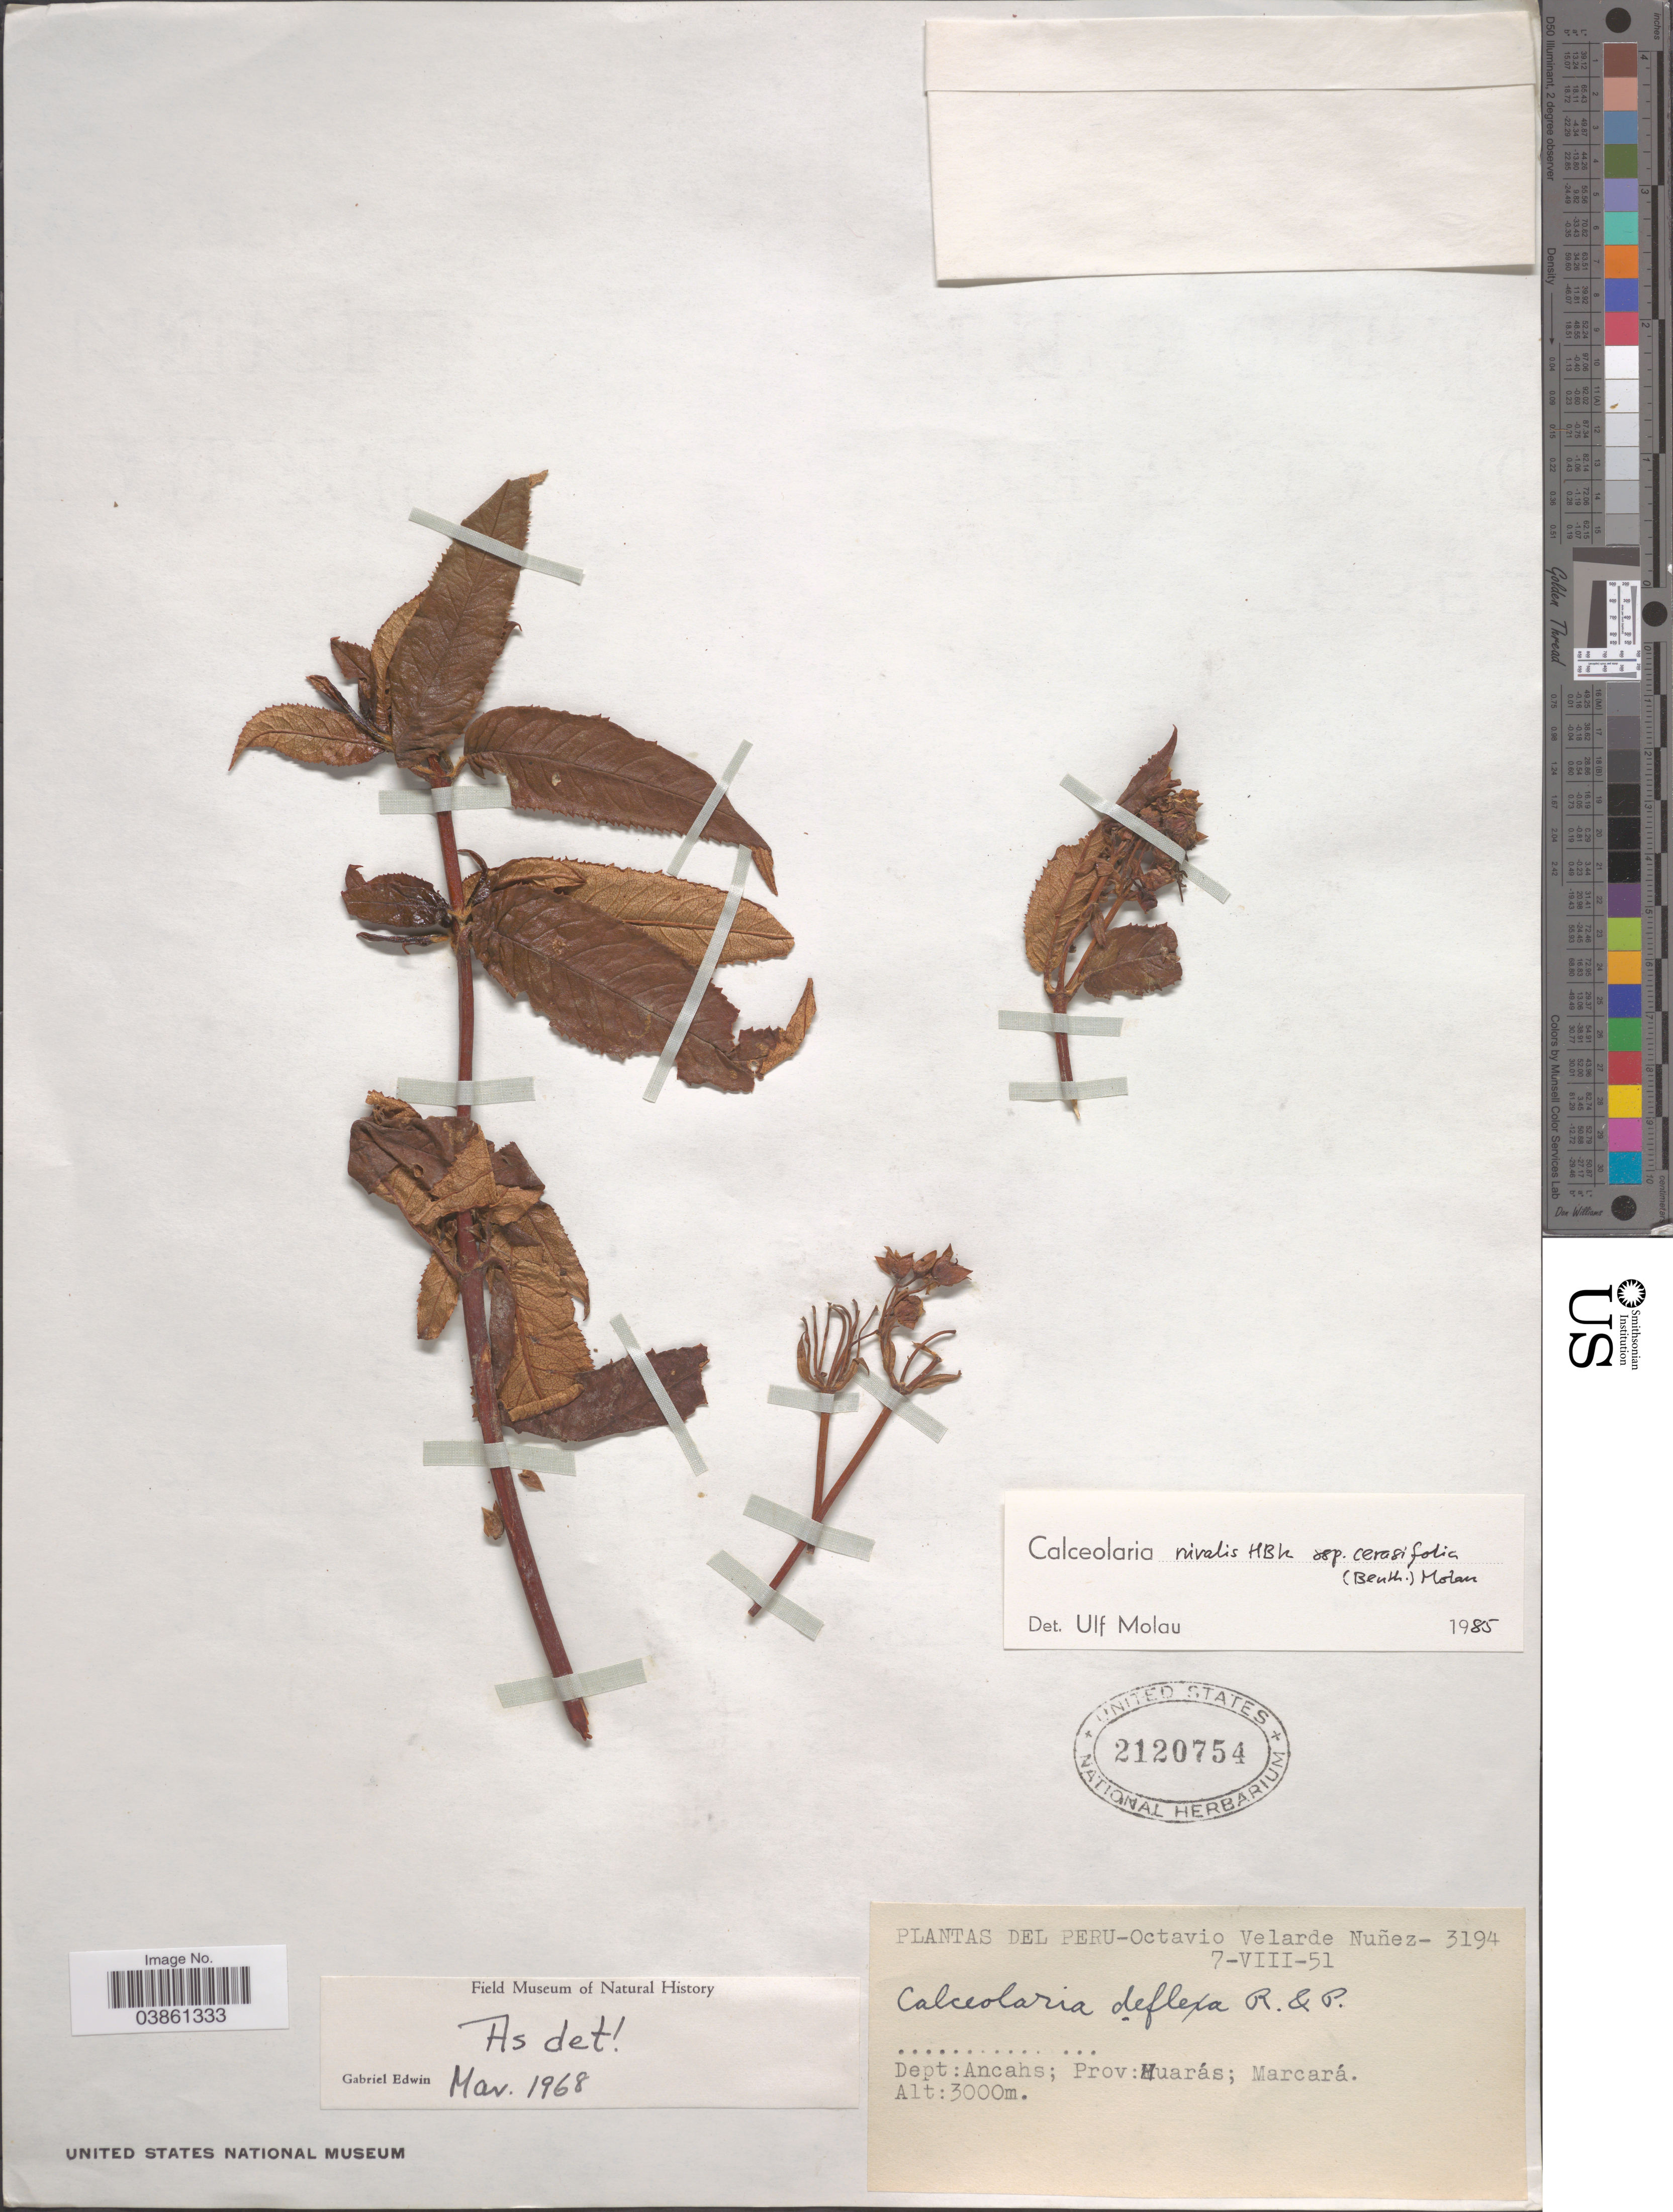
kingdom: Plantae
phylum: Tracheophyta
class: Magnoliopsida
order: Lamiales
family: Calceolariaceae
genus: Calceolaria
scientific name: Calceolaria nivalis subsp. cerasifolia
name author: (Benth.) Molau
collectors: O. Nuñez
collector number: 3194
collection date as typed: Transcribed d/m/y: 7/8/51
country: Peru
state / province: Ancash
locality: Dept: Ancahs; Prov: Huarás; Marcará.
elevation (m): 3000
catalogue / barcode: US 2120754